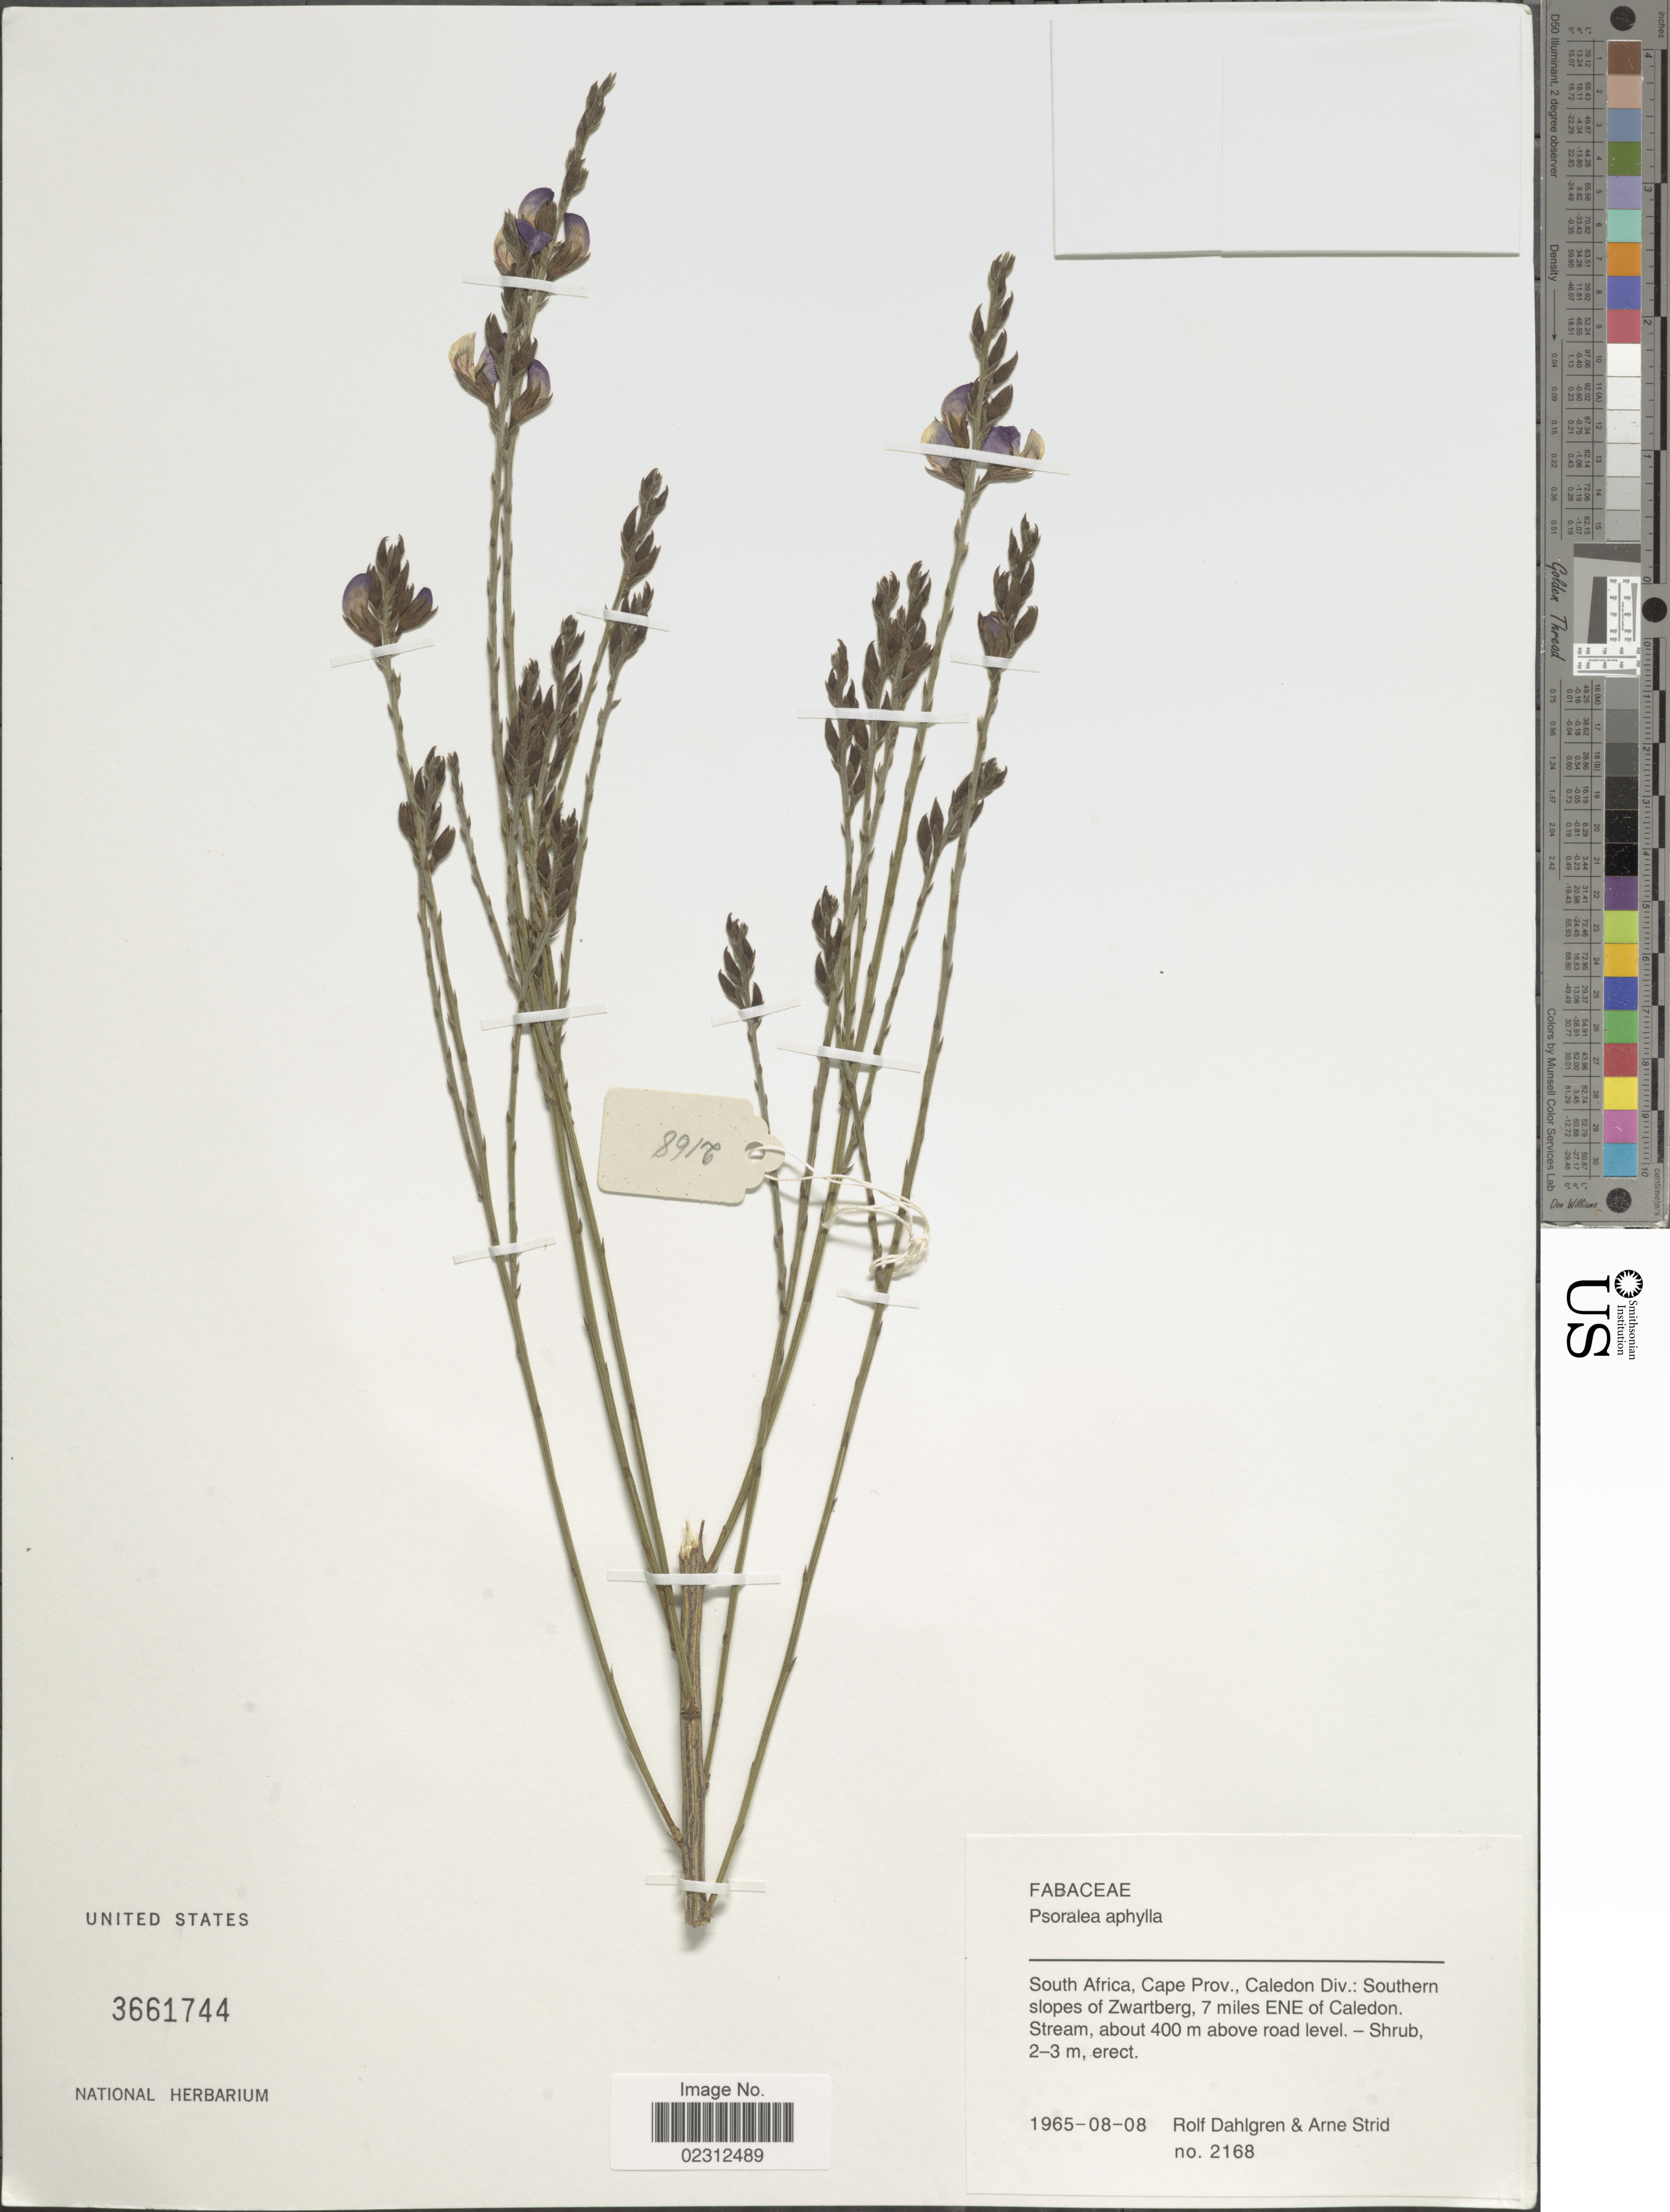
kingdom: Plantae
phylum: Tracheophyta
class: Magnoliopsida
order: Fabales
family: Fabaceae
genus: Psoralea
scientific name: Psoralea aphylla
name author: L.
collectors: R. Dahlgren & A. Strid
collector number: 2168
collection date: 1965-08-08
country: South Africa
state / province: Western Cape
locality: Caledon Div. Southern slopes of Zwartberg, 7 miles ENE of Caledon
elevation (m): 400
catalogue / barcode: US 3661744